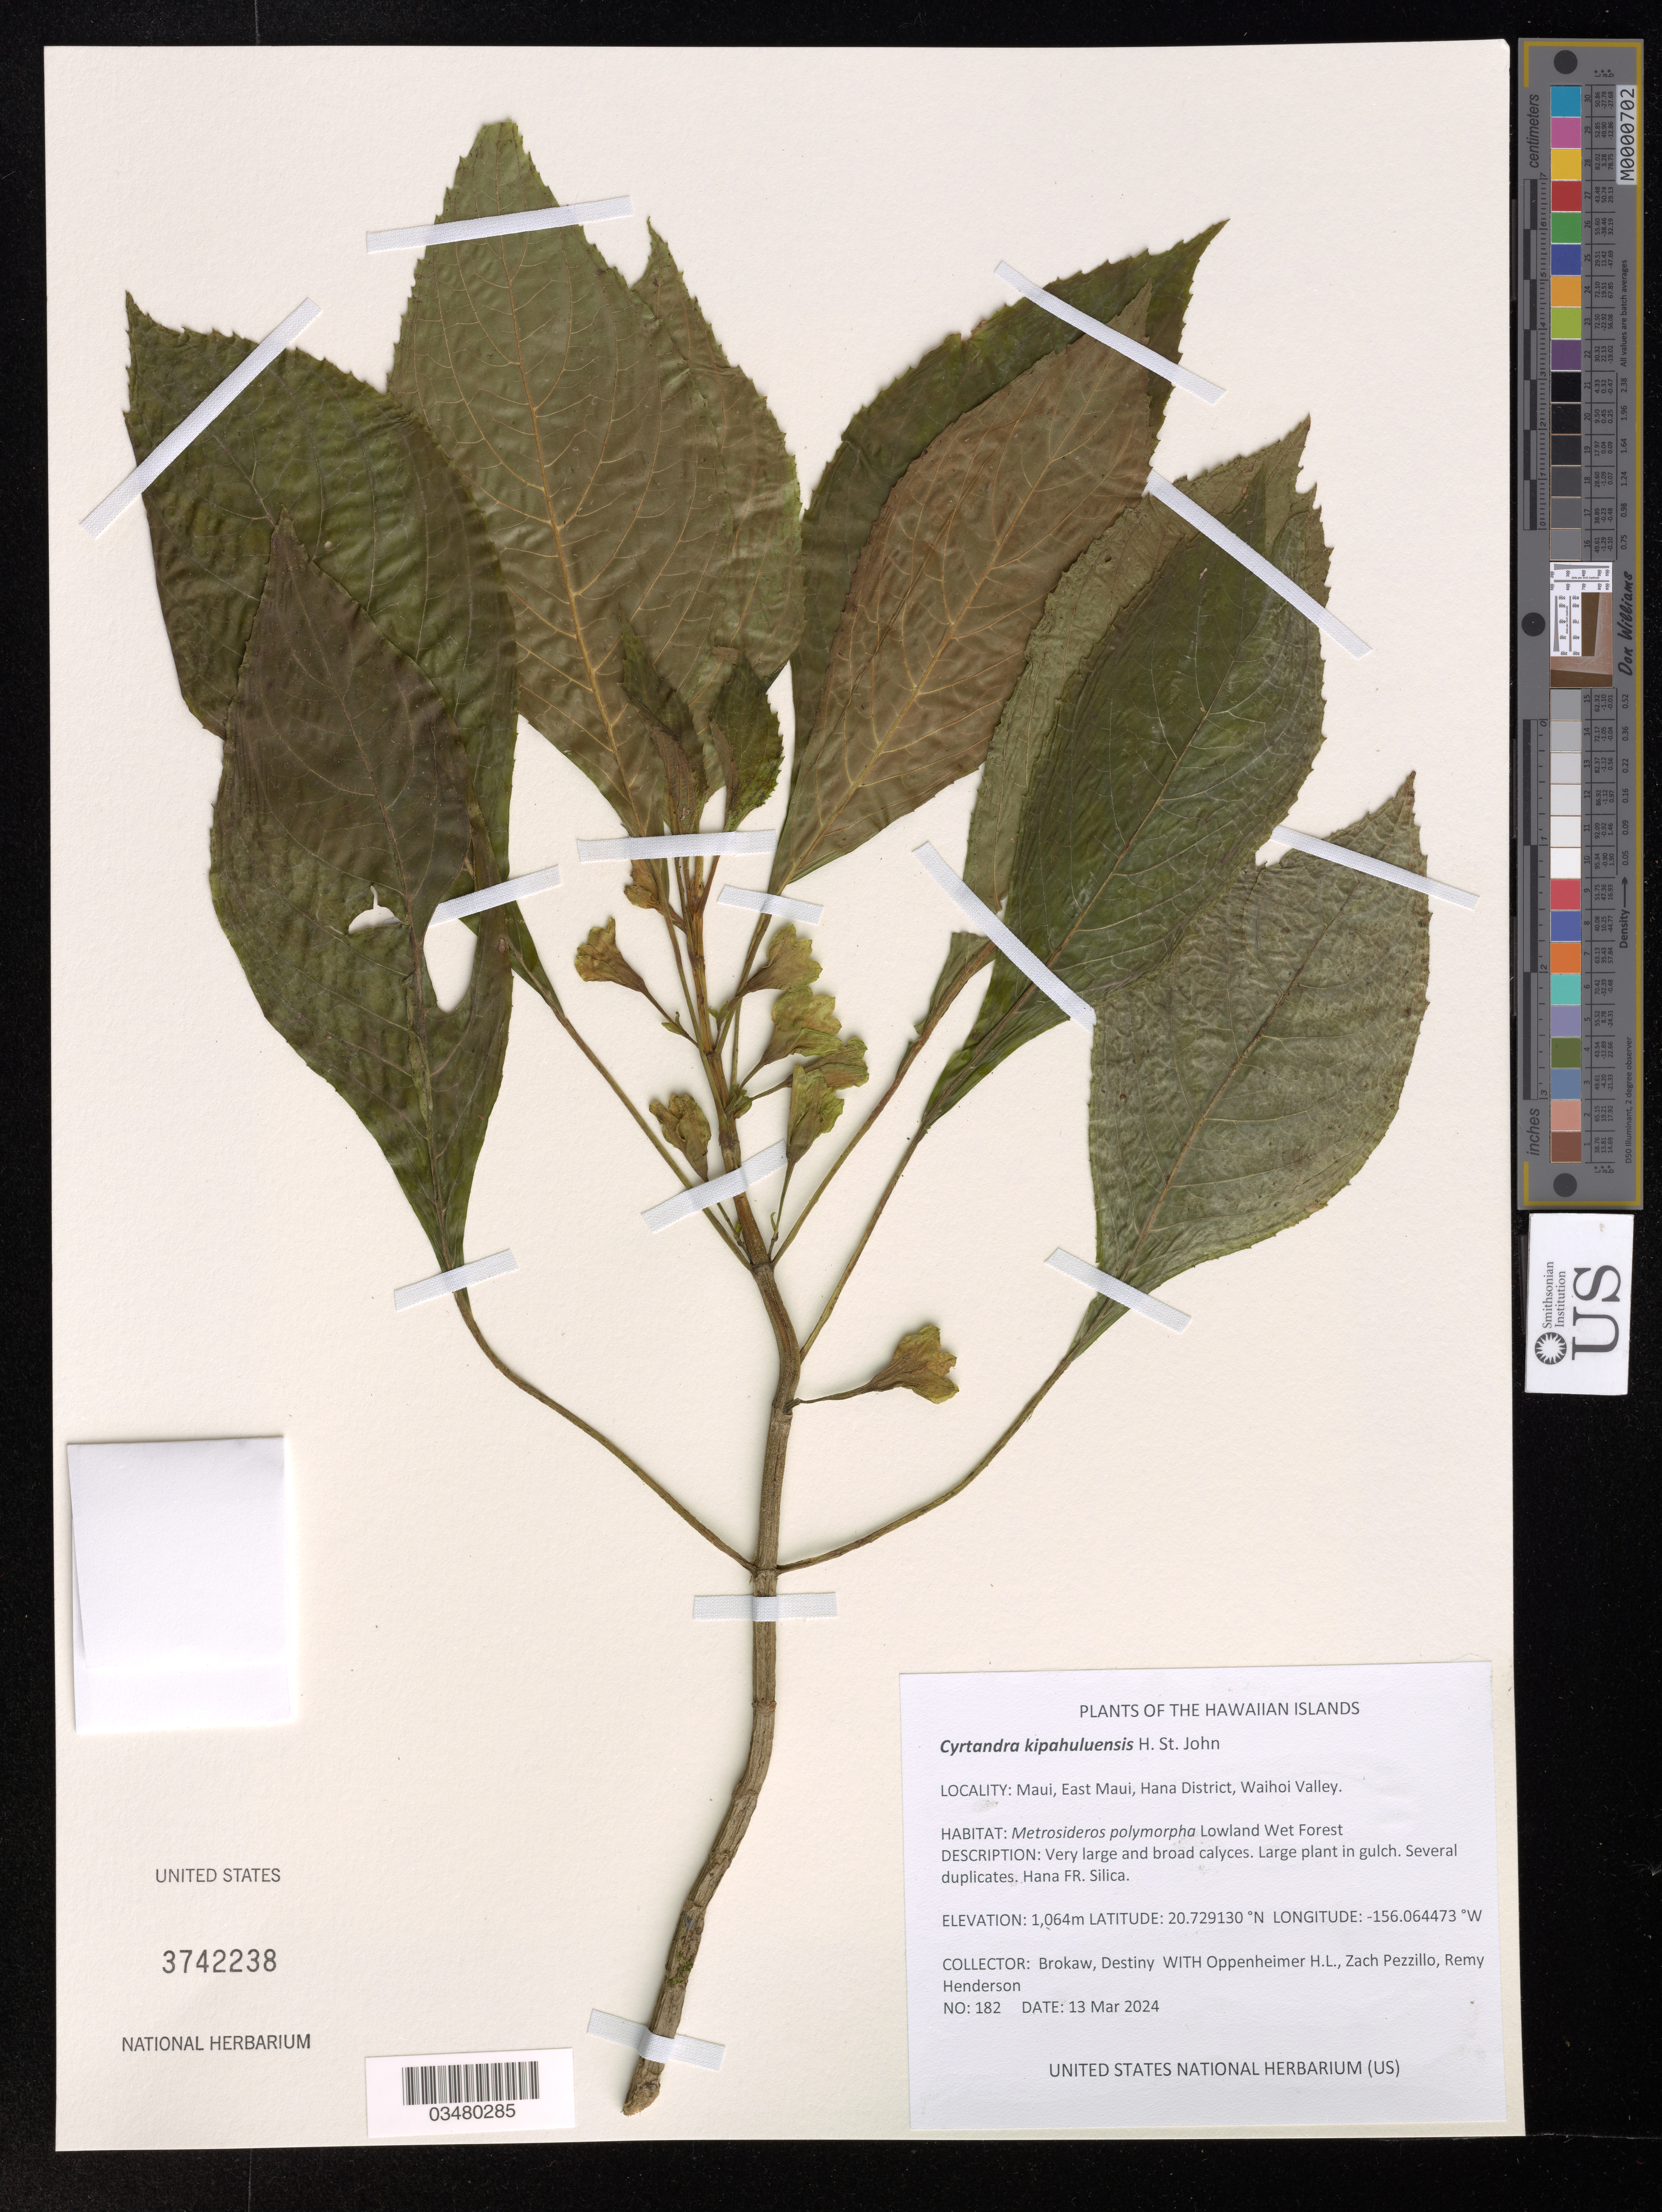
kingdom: Plantae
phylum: Tracheophyta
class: Magnoliopsida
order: Lamiales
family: Gesneriaceae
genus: Cyrtandra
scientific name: Cyrtandra kipahuluensis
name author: H. St. John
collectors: H. L. Oppenheimer, Z. Pezzillo & R. Henderson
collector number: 182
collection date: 2024-03-13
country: United States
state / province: Hawaii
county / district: Maui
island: Maui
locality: East Maui, Hana District, Hana FR, Waihoi Valley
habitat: Lowland wet forest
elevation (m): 1064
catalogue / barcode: US 3742238